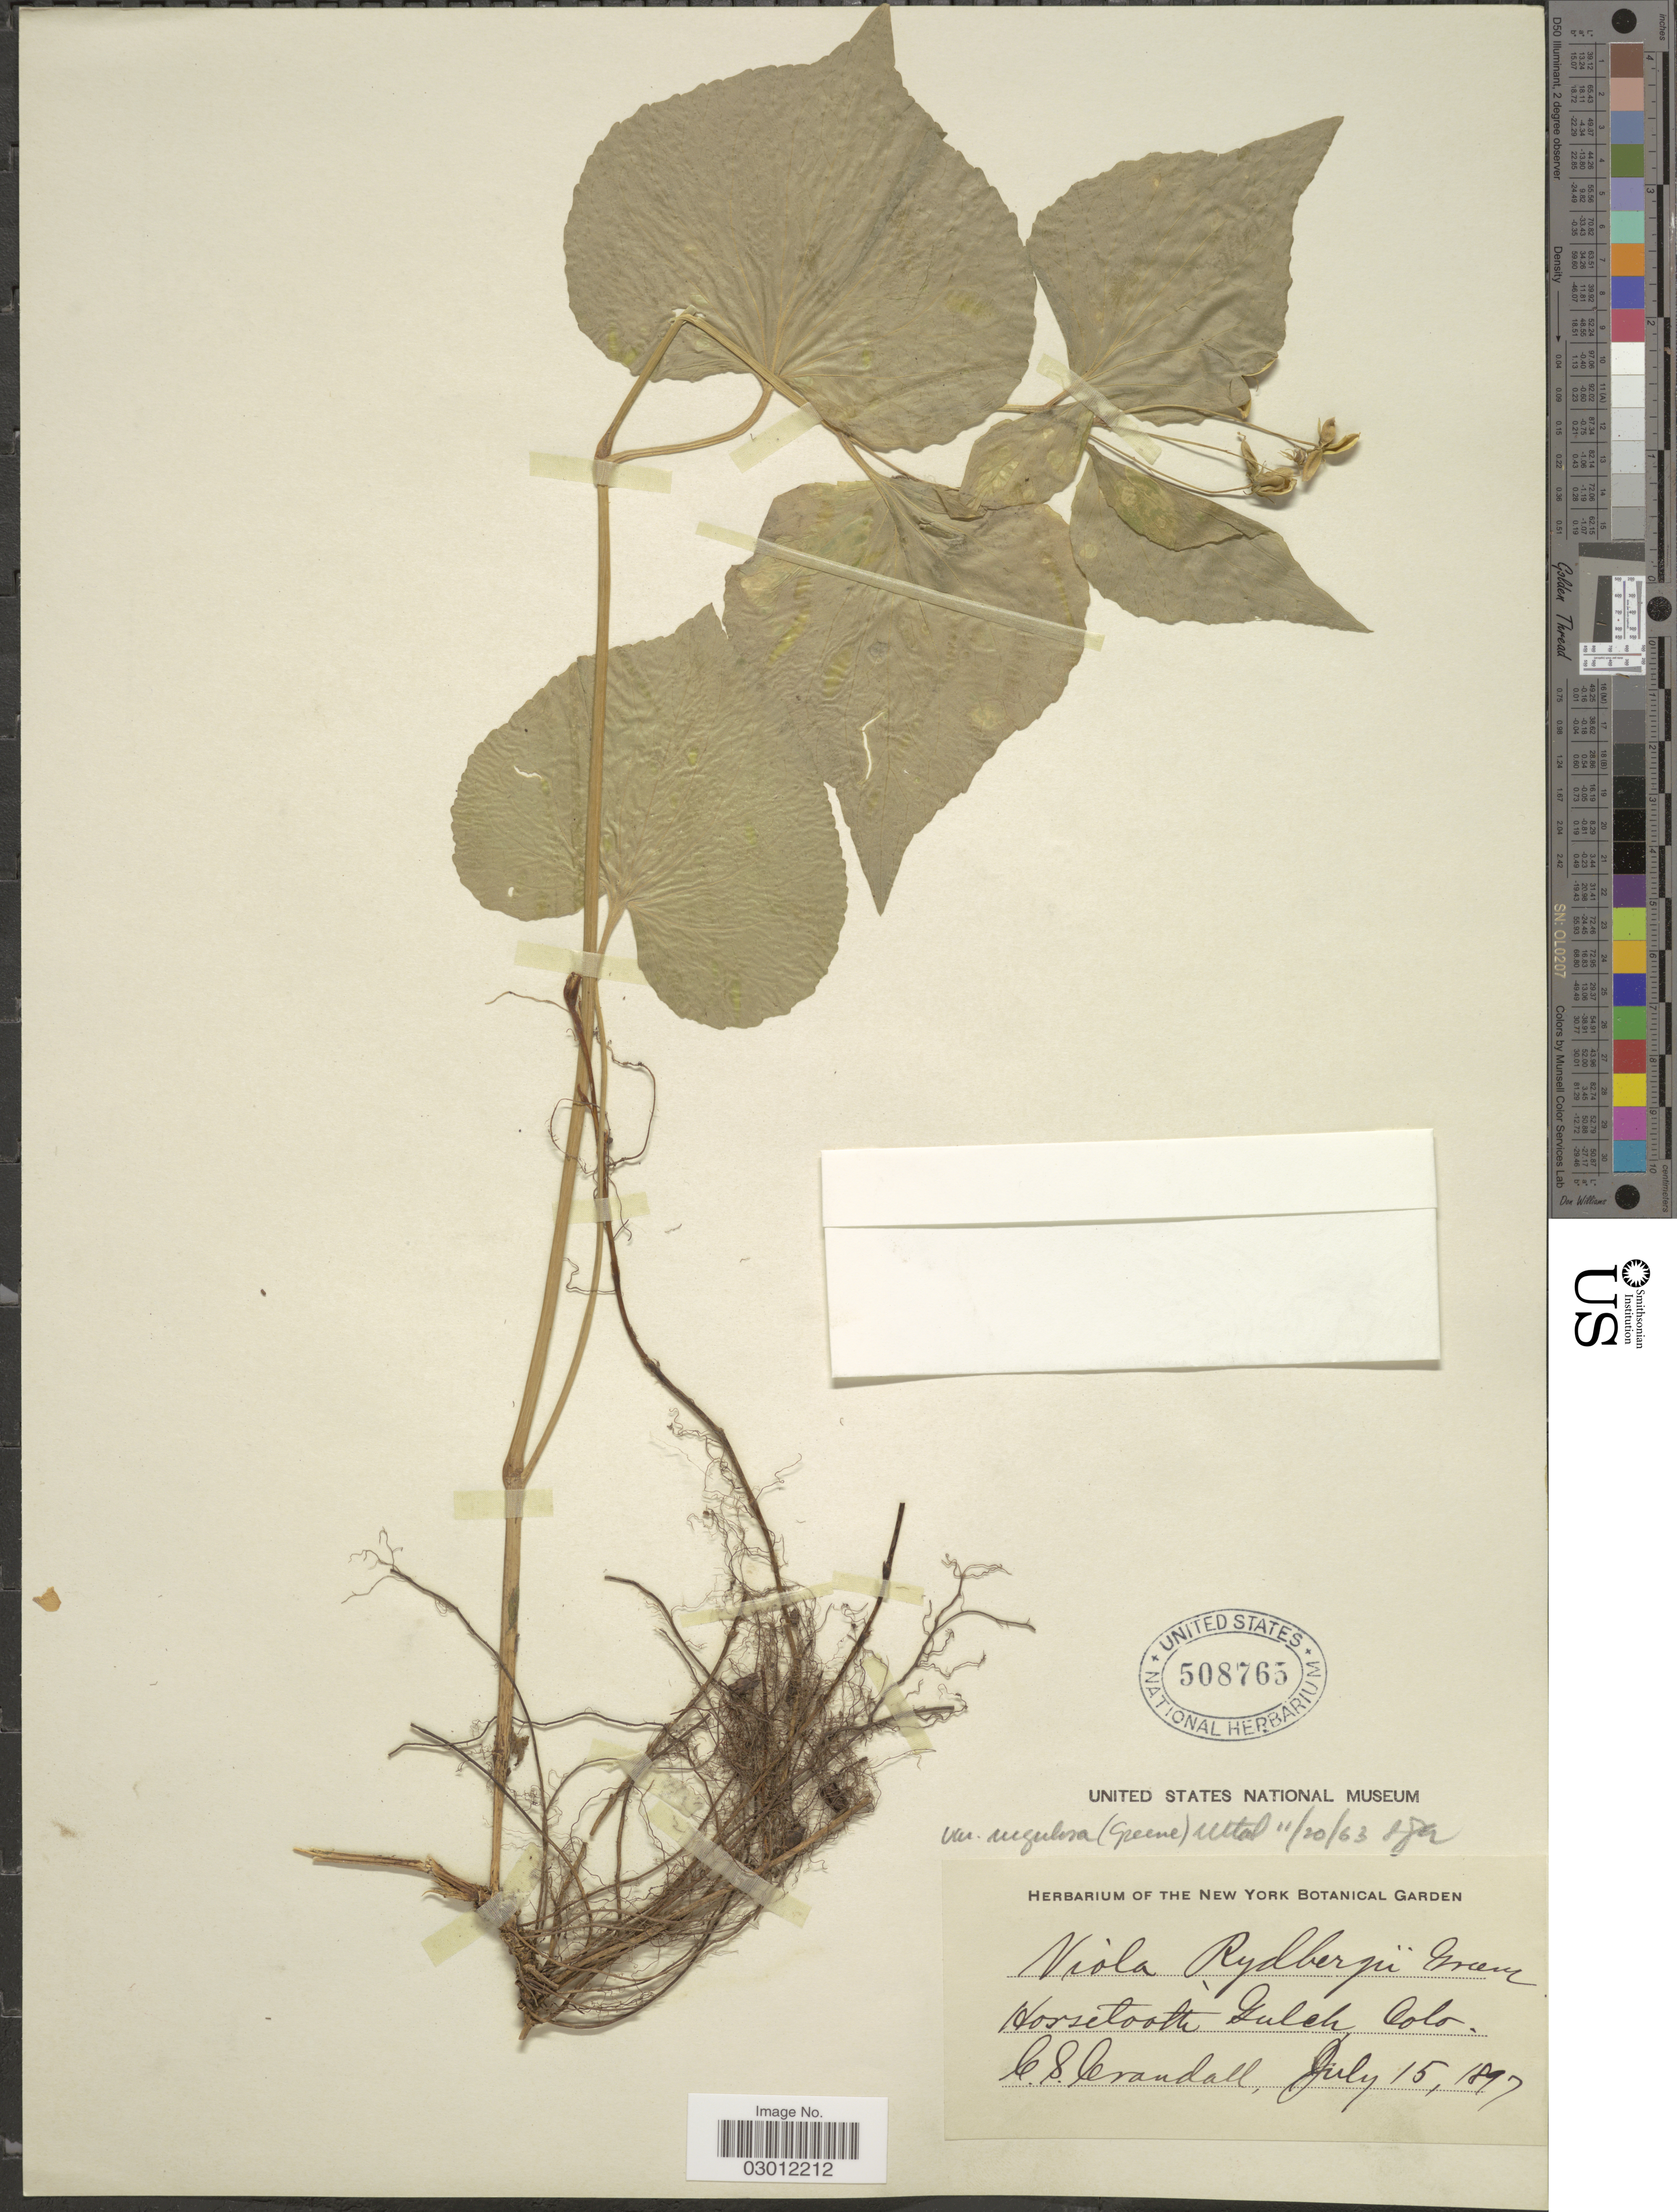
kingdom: Plantae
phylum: Tracheophyta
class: Magnoliopsida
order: Malpighiales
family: Violaceae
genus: Viola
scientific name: Viola canadensis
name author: L.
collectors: C. Crandall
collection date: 1897-07-15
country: United States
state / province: Colorado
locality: Horsetooth Gulch.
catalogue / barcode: US 508765